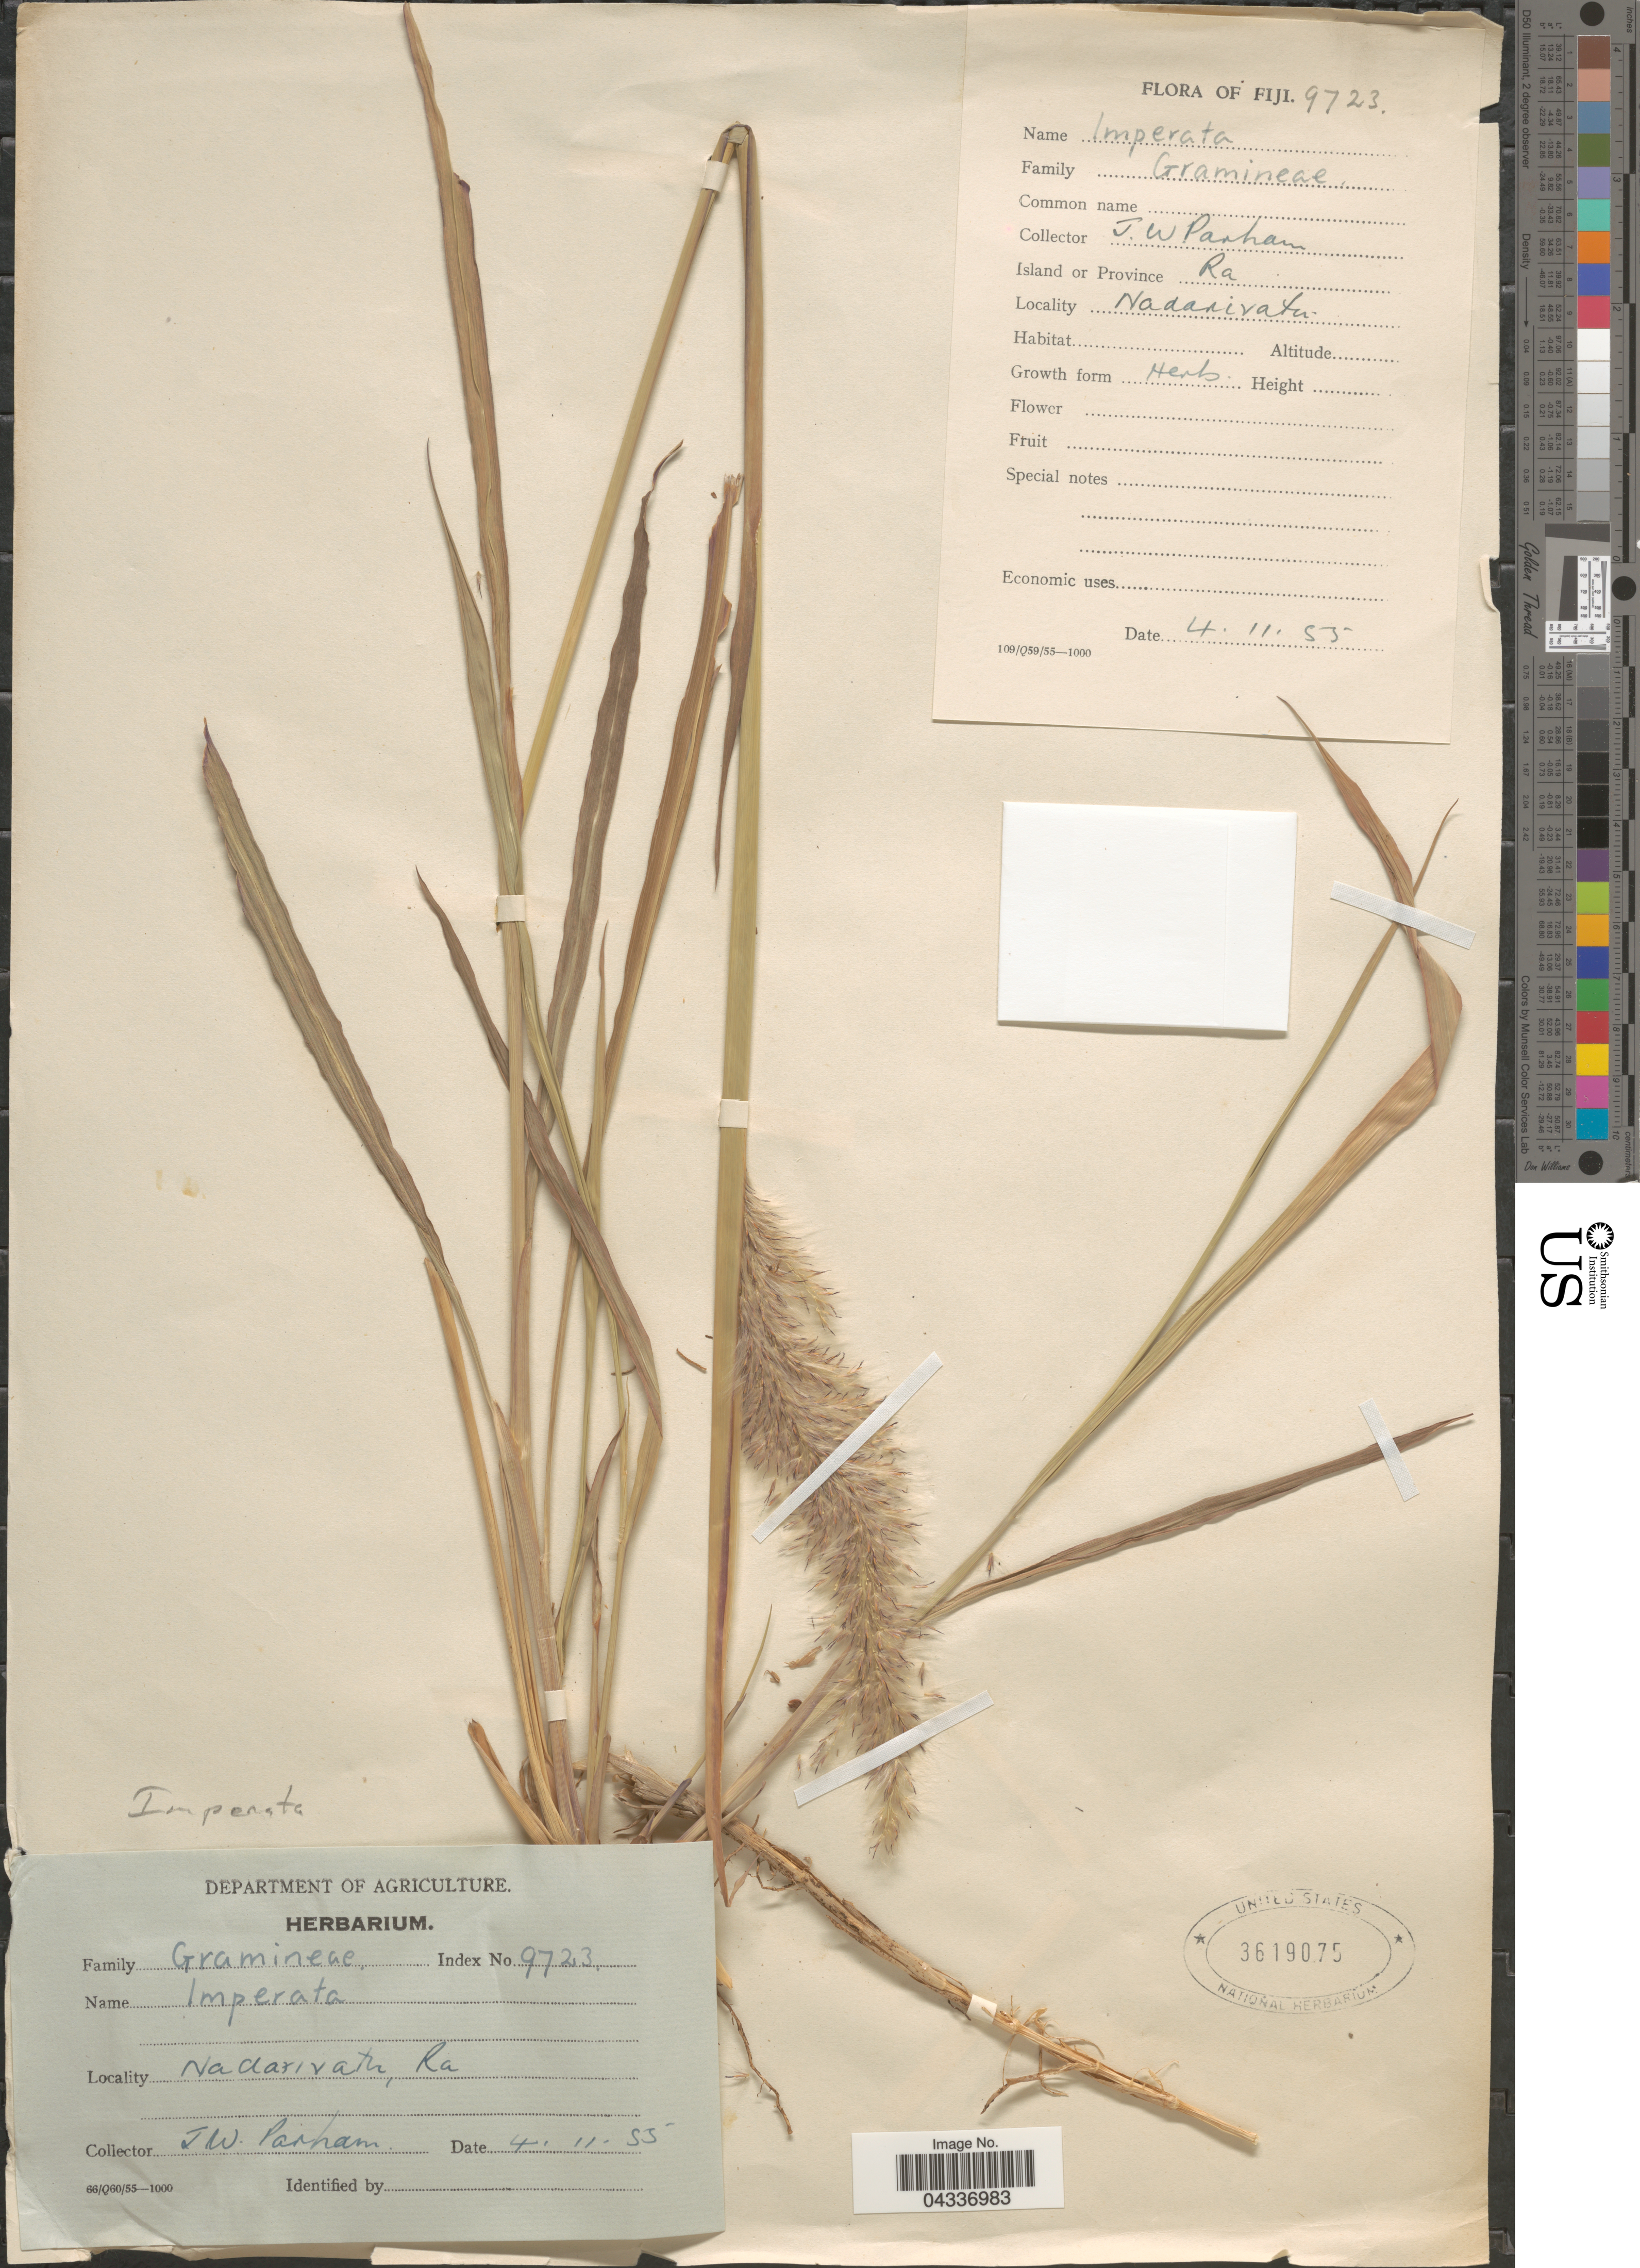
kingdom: Plantae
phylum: Tracheophyta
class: Liliopsida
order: Poales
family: Poaceae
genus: Imperata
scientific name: Imperata cylindrica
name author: (L.) P. Beauv.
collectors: J. Parham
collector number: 9723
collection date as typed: Transcribed d/m/y: 4/11/55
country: Fiji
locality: Nadarivatu, Ra.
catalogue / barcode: US 3619075